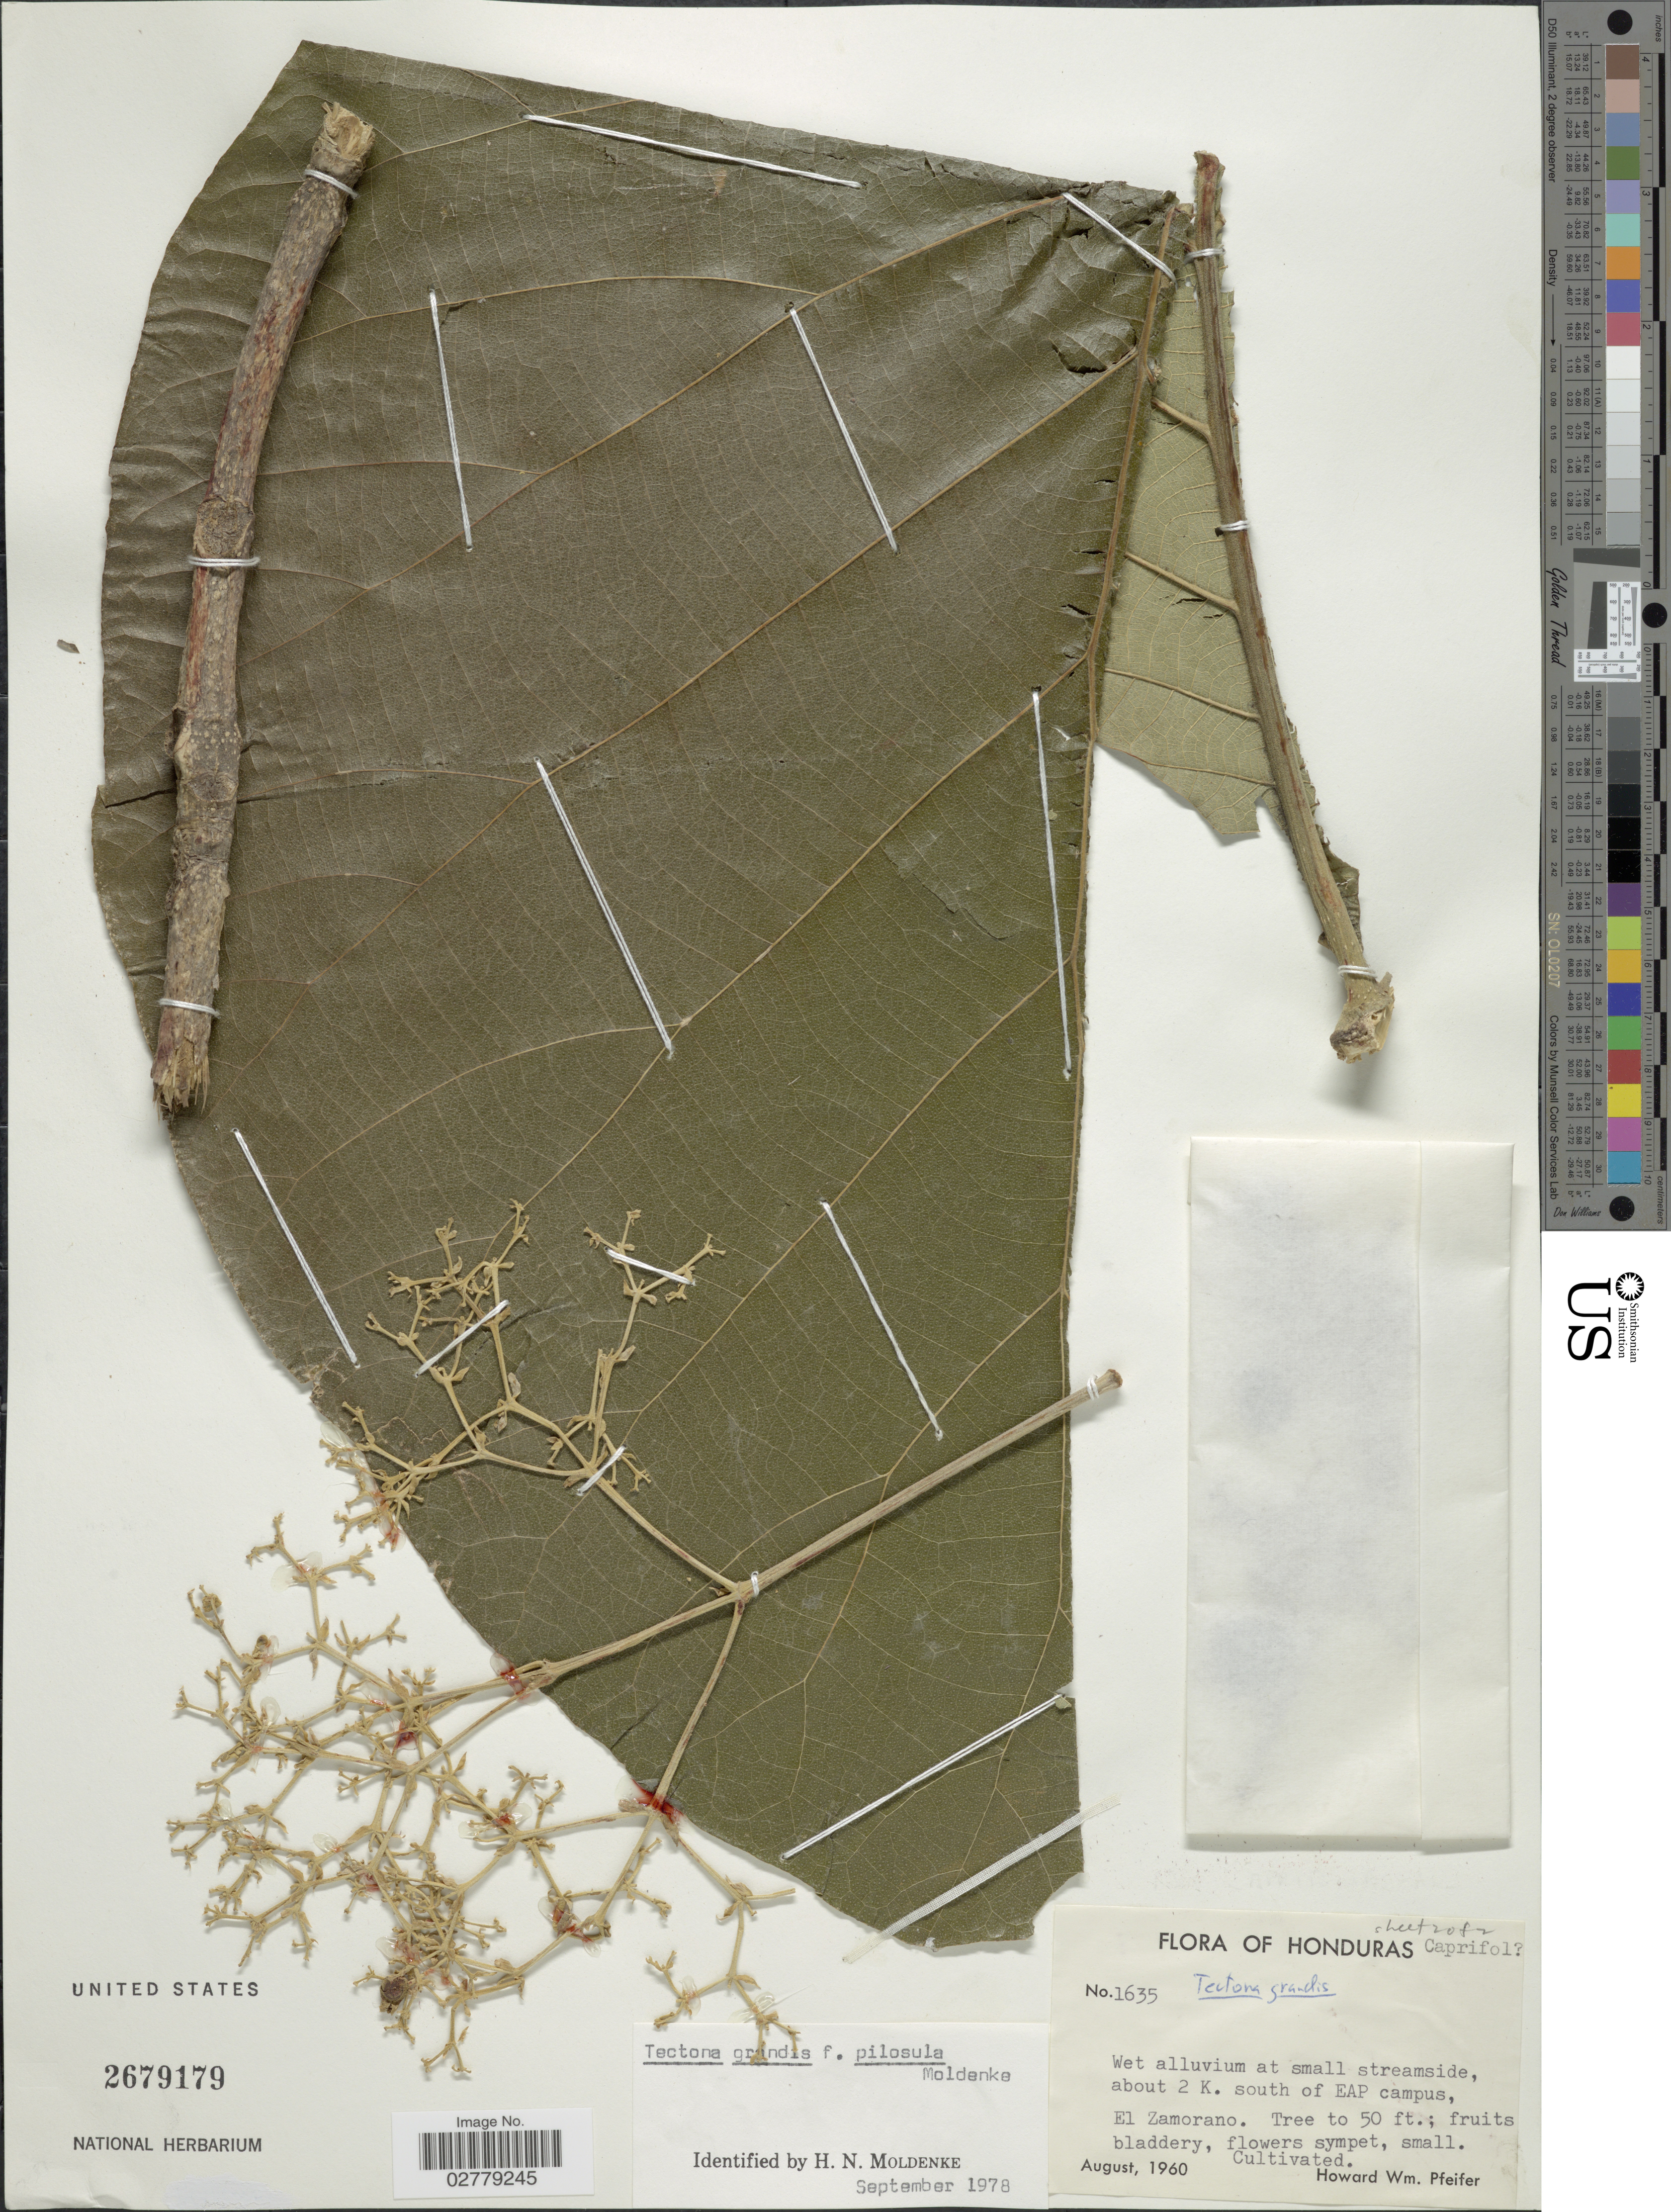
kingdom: Plantae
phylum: Tracheophyta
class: Magnoliopsida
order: Lamiales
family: Lamiaceae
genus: Tectona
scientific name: Tectona grandis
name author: L. f.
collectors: H. W. Pfeifer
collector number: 1635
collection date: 1960-08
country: Honduras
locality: About 2 K. south of EAP campus, El Zamorano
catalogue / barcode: US 2679179